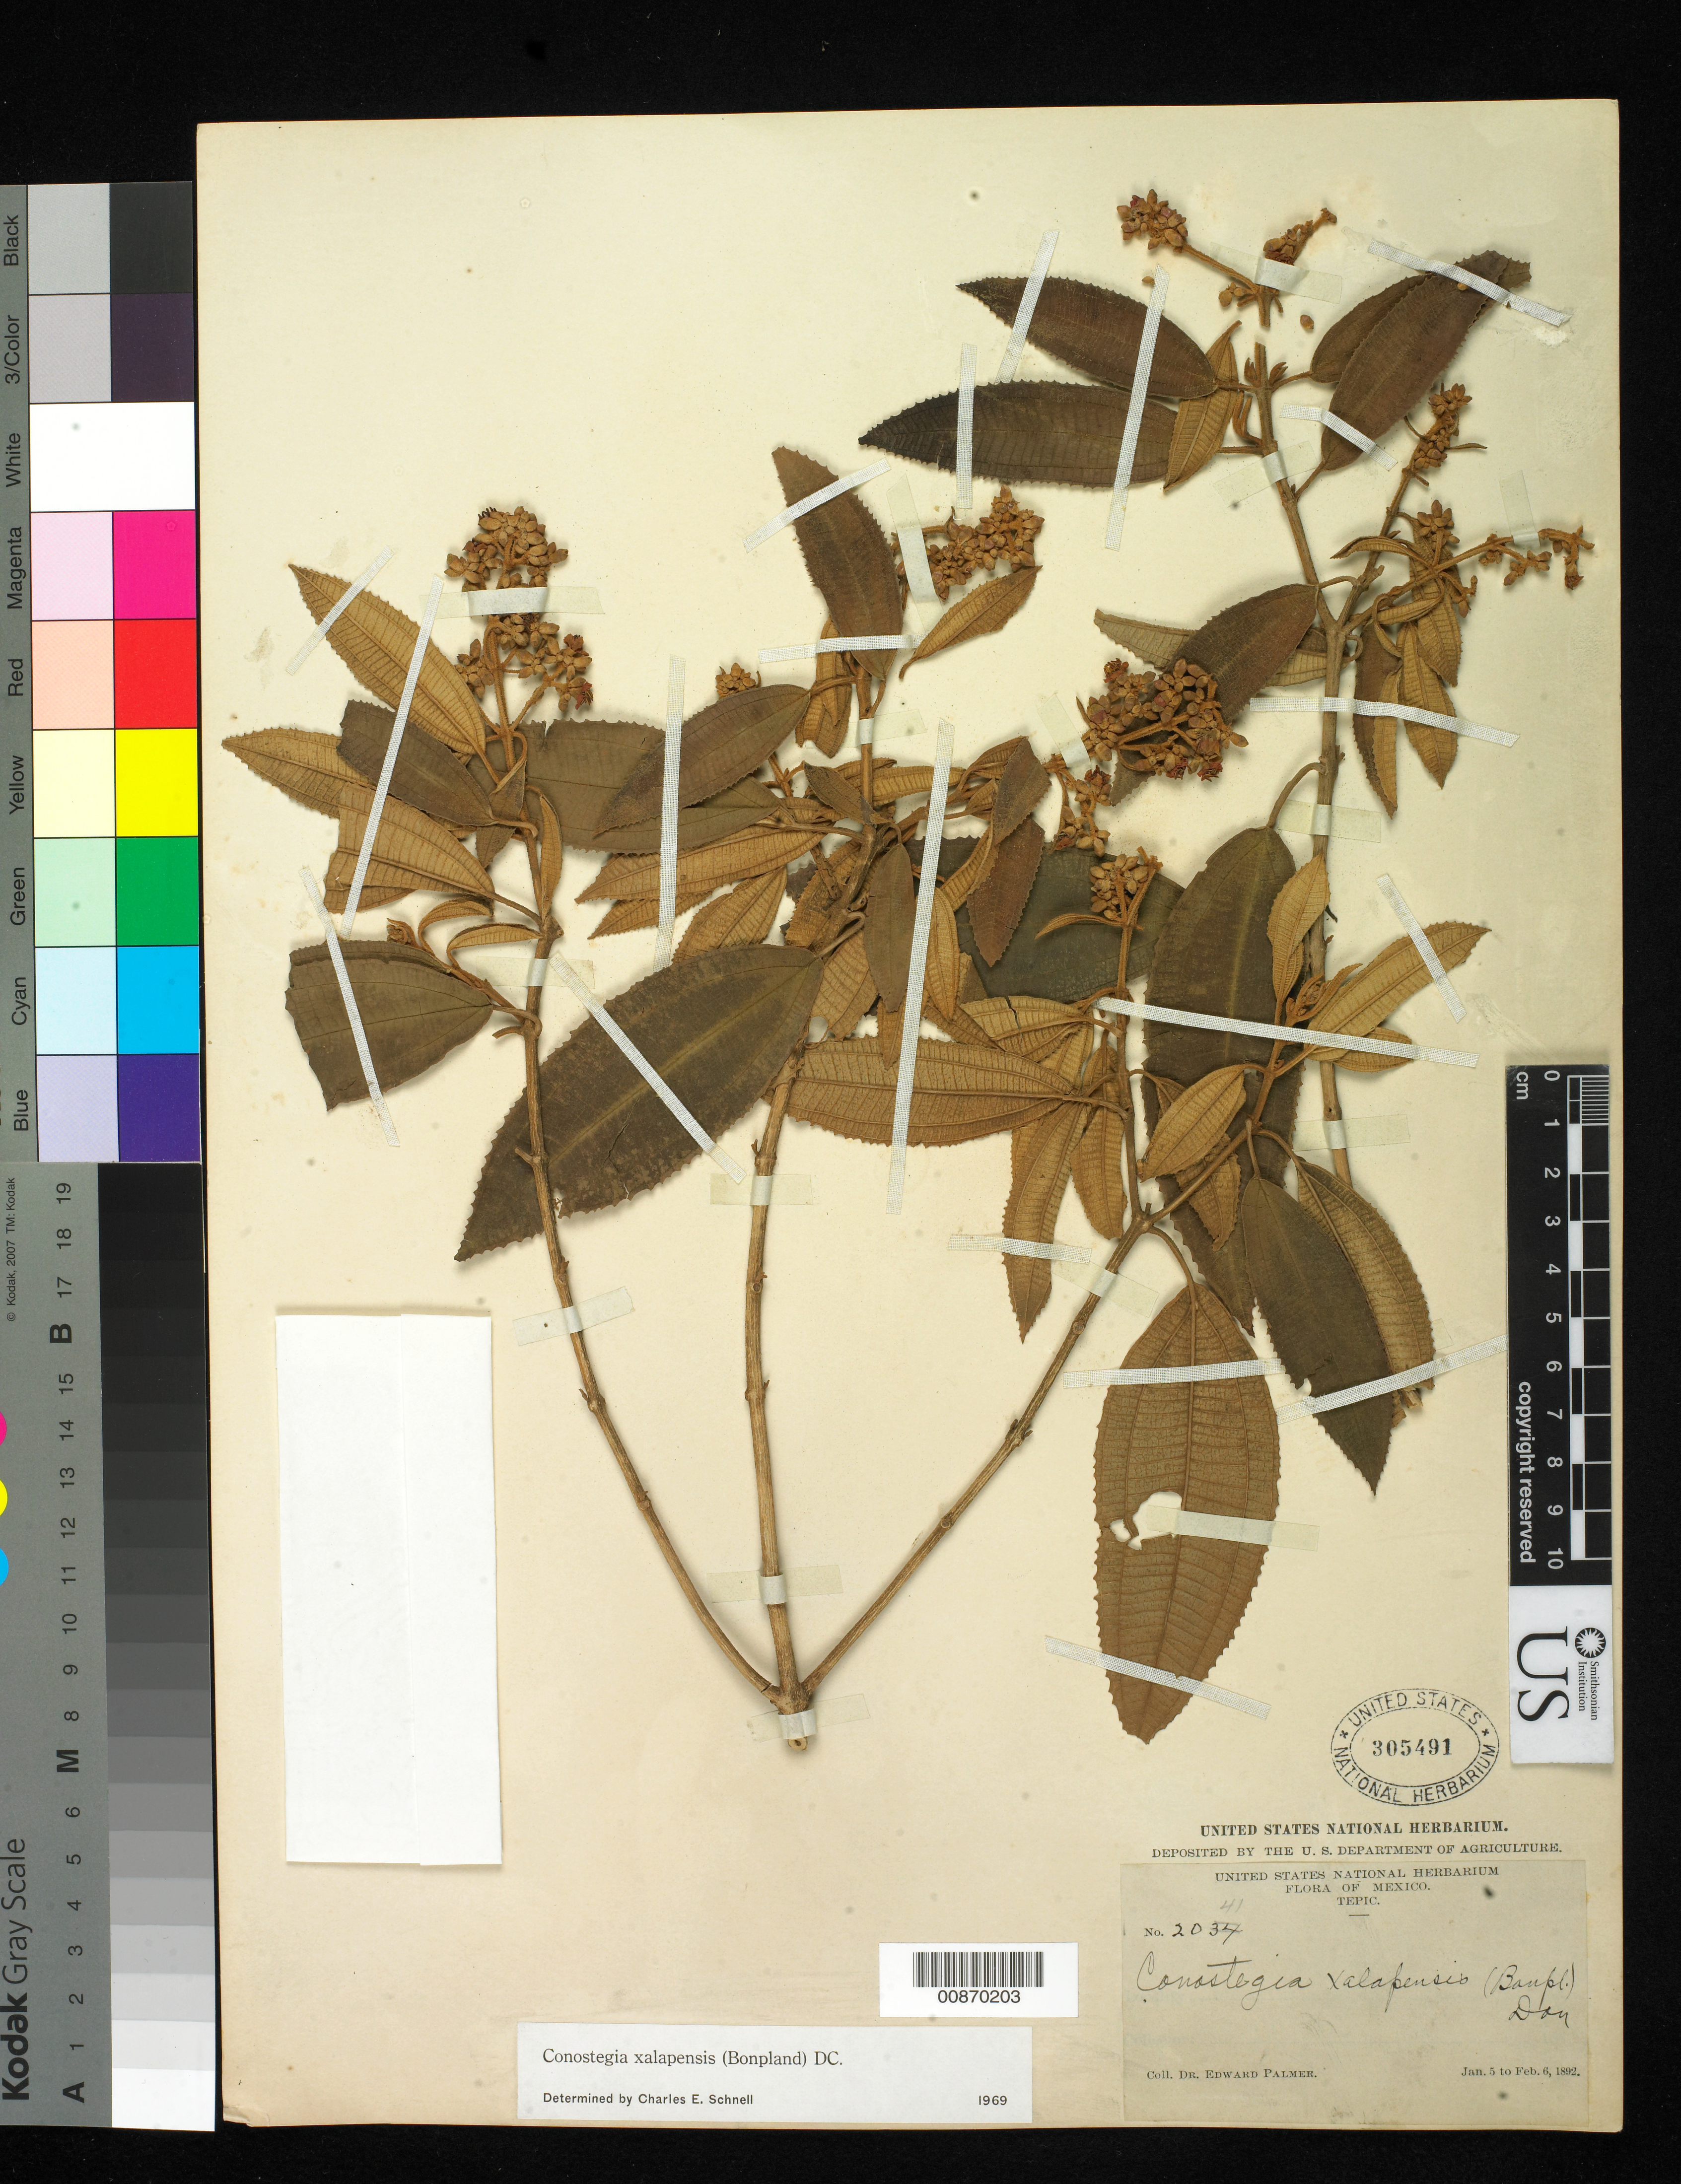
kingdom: Plantae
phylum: Tracheophyta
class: Magnoliopsida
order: Myrtales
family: Melastomataceae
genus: Conostegia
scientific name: Conostegia quadrangularis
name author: Schltdl. ex Steud.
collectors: E. Palmer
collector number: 2041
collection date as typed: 05 Jan 1892 to 06 Feb 1892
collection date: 1892-01-05/1892-02-06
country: Mexico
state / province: Nayarit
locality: Tepic, Nayarit.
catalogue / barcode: US 305491